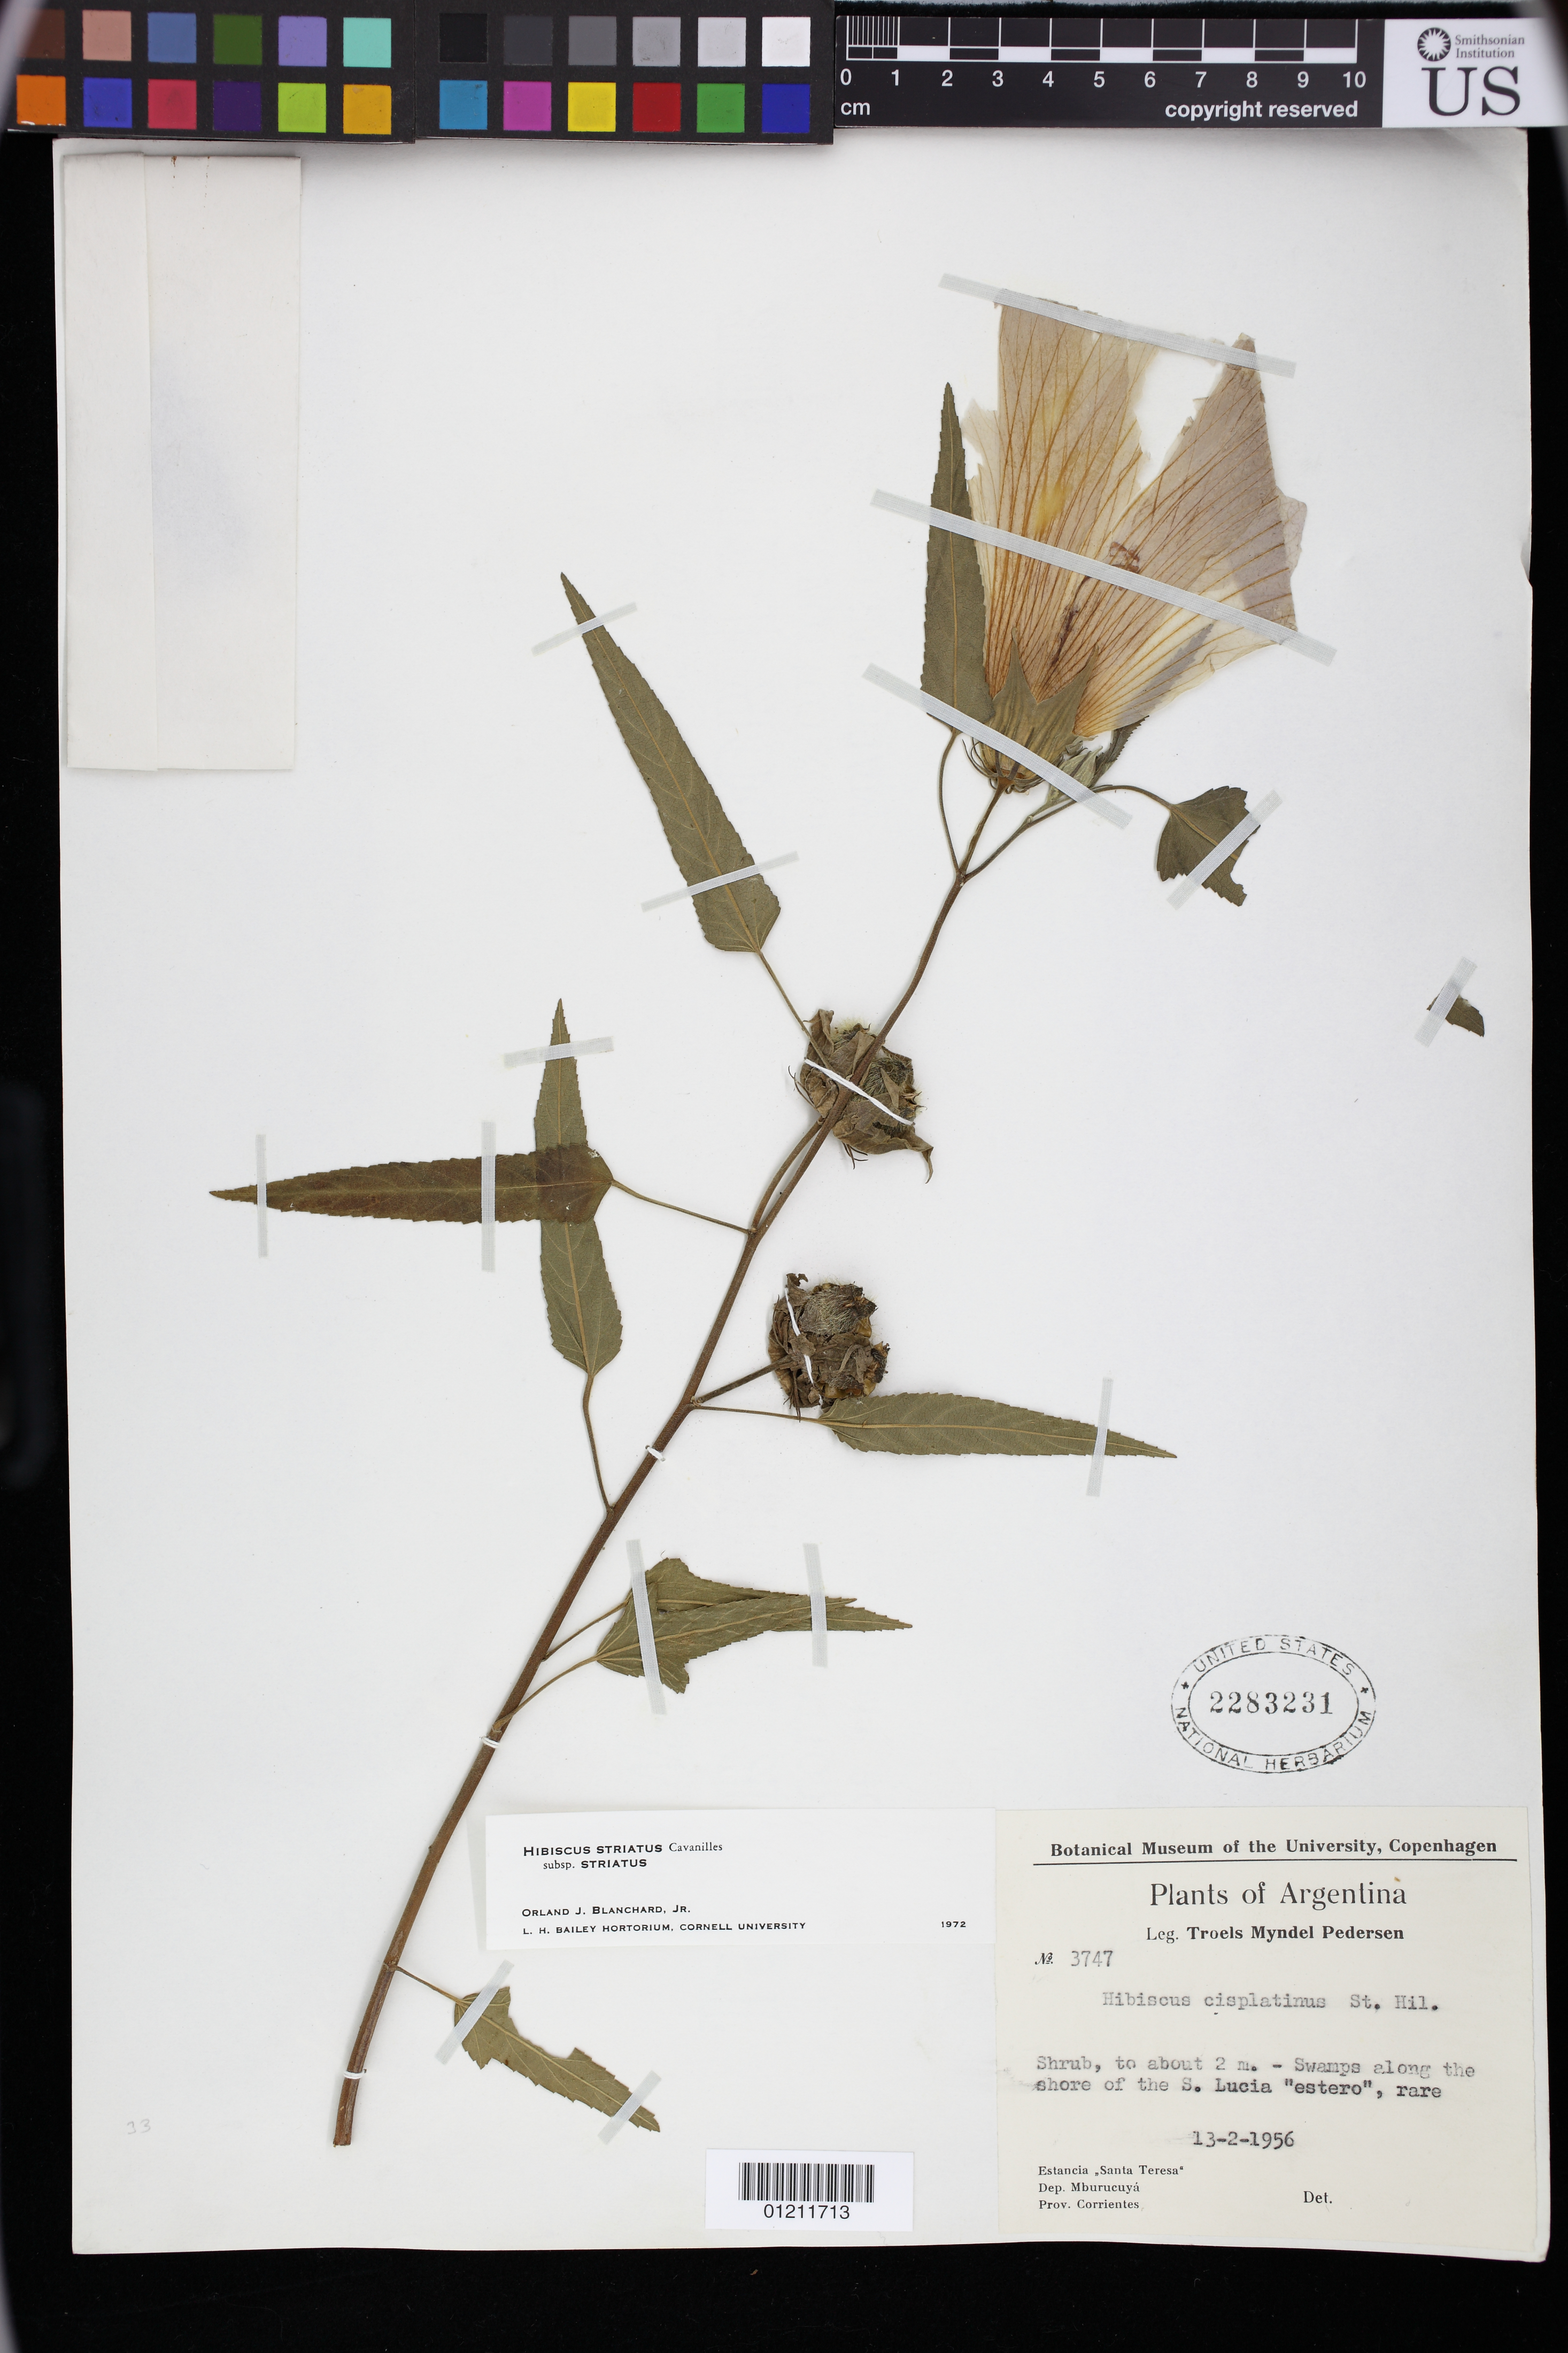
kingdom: Plantae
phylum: Tracheophyta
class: Magnoliopsida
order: Malvales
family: Malvaceae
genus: Hibiscus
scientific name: Hibiscus striatus subsp. striatus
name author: Cav.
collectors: T. M. Pedersen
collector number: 3747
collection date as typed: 13 Feb 1956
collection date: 1956-02-13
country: Argentina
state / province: Corrientes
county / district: Mburucuyá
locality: Dep. Mburucuyá. Estancia "Santa Teresa". Swamps along the shore of the S. Lucia "estero"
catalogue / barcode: US 2283231